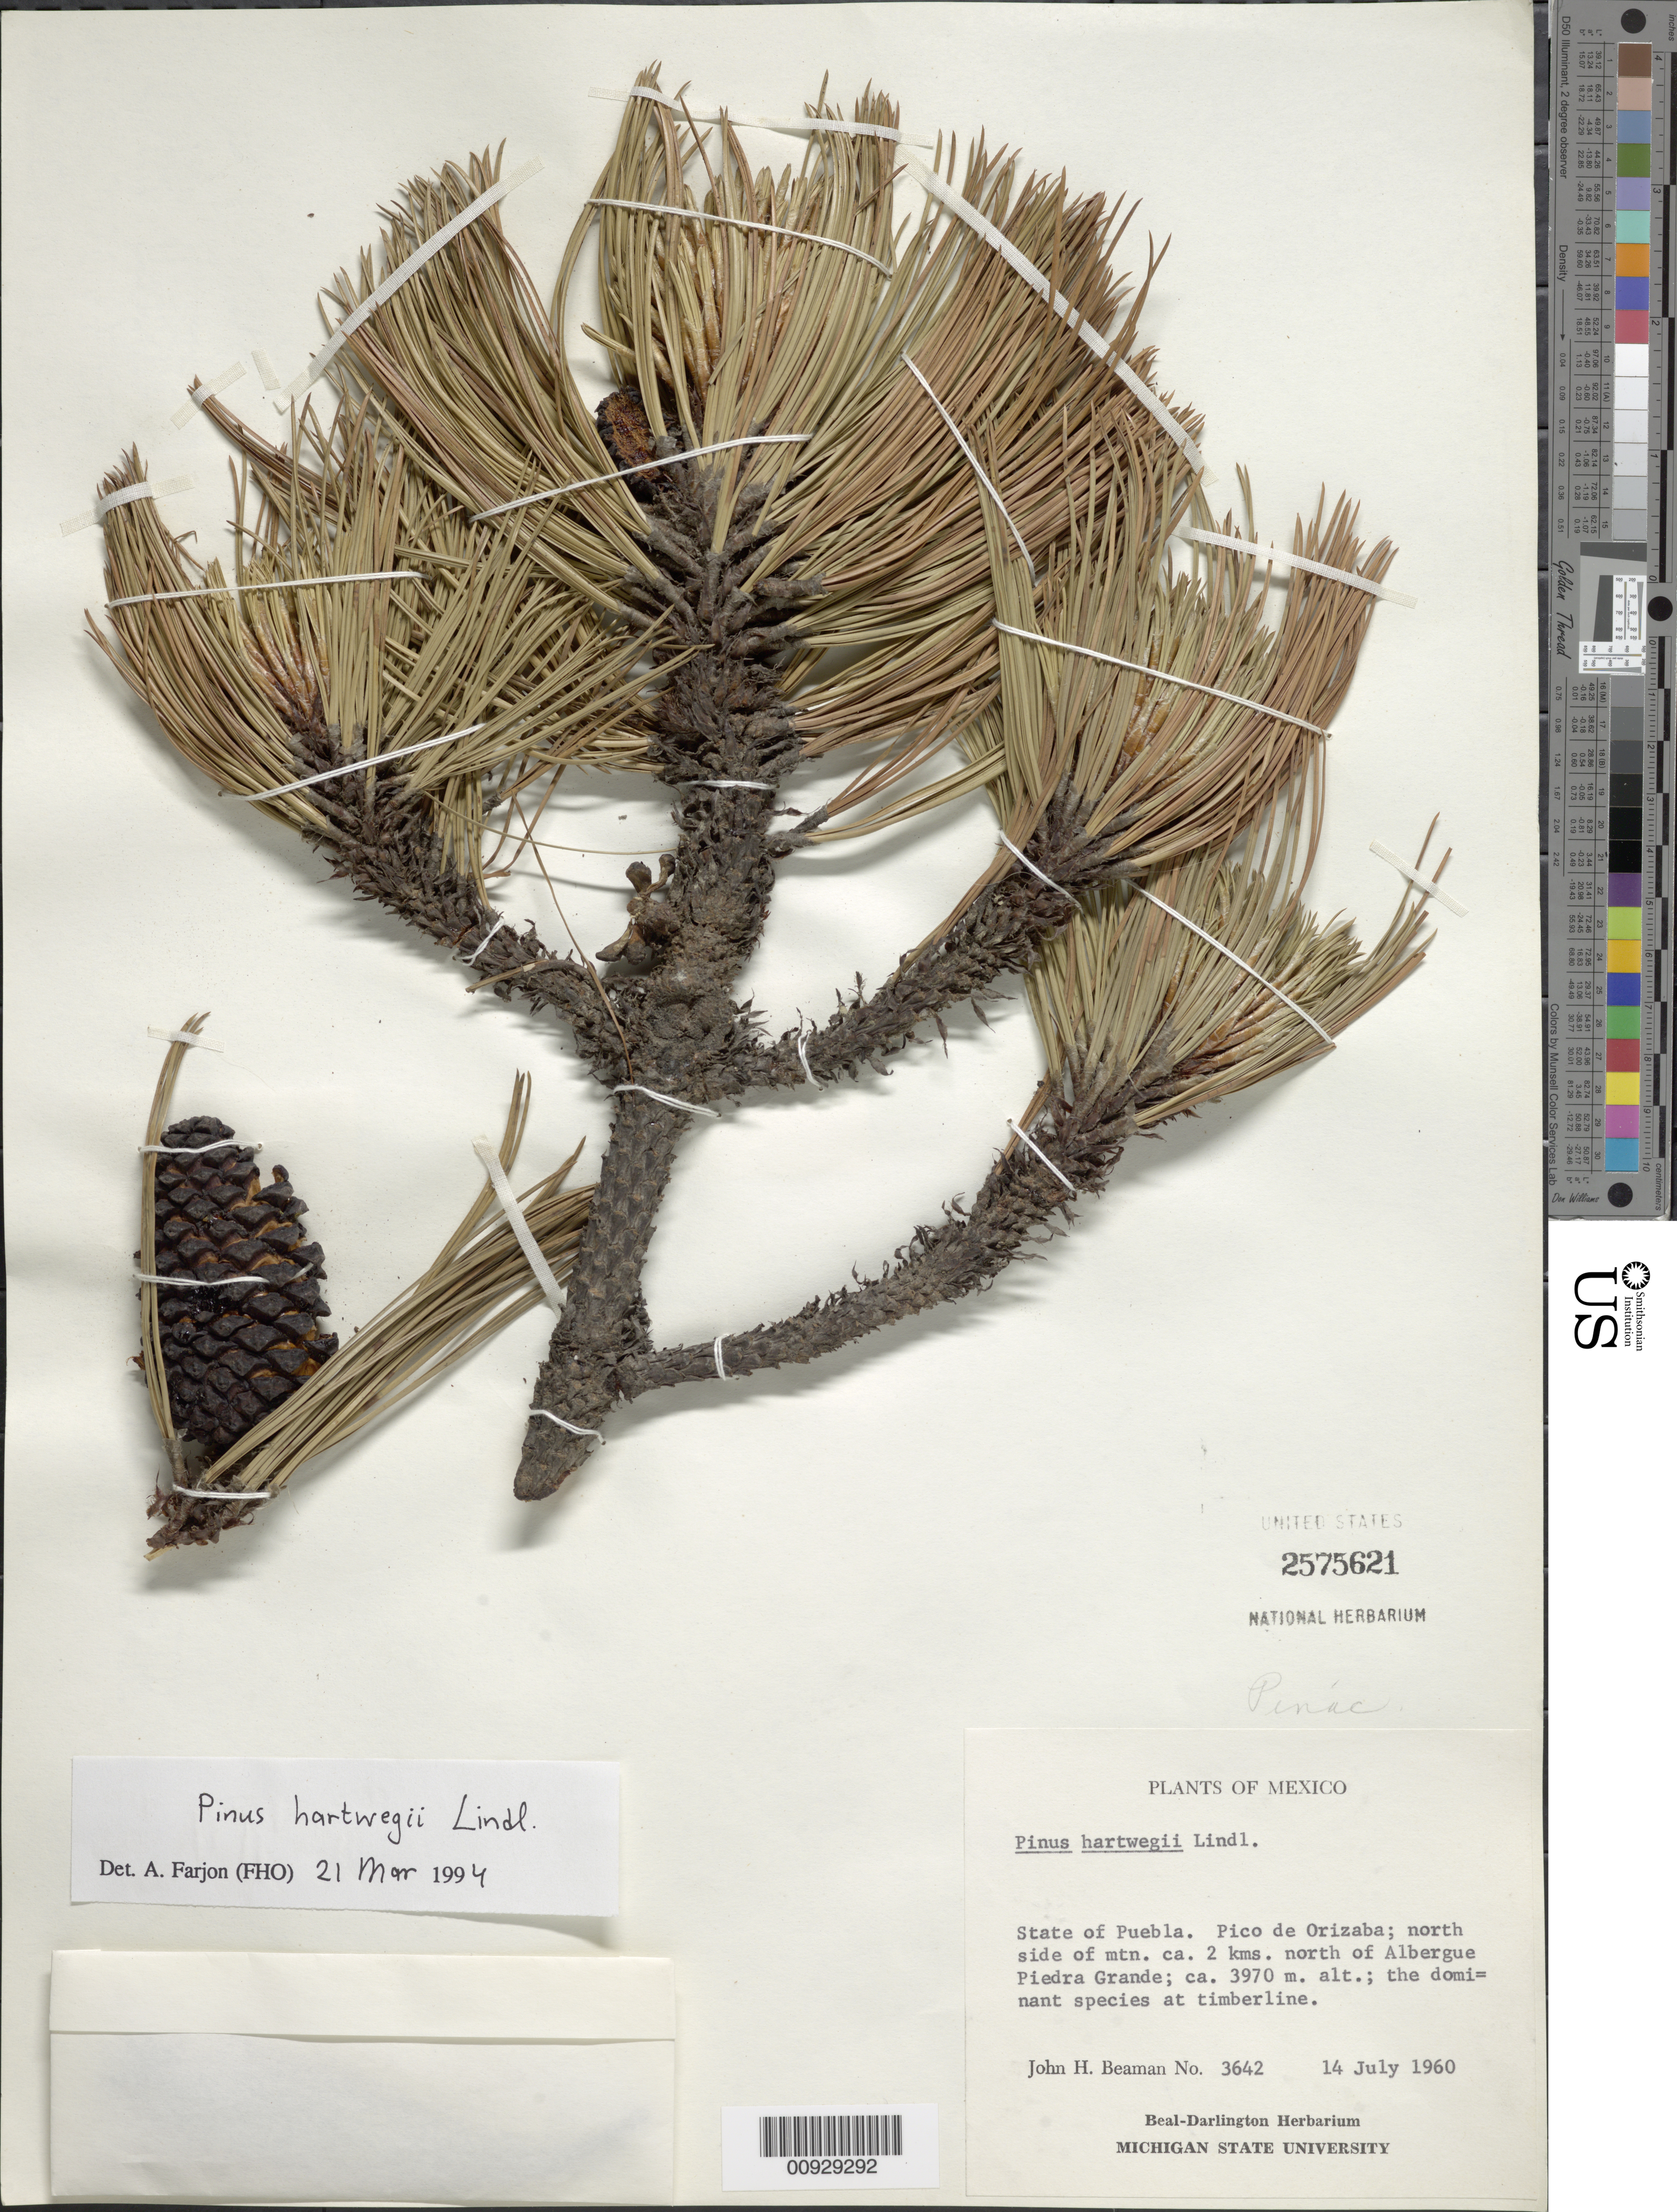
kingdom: Plantae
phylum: Tracheophyta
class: Pinopsida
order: Pinales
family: Pinaceae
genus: Pinus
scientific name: Pinus hartwegii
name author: Lindl.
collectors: J. H. Beaman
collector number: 3642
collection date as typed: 14 Jul 1960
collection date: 1960-07-14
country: Mexico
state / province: Puebla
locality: Pico de Orizaba; north side of mountain ca. 2 kms. North of Albergue Piedra Grande.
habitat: North side of mountain. The dominant species at timberline.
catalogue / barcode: US 2575621